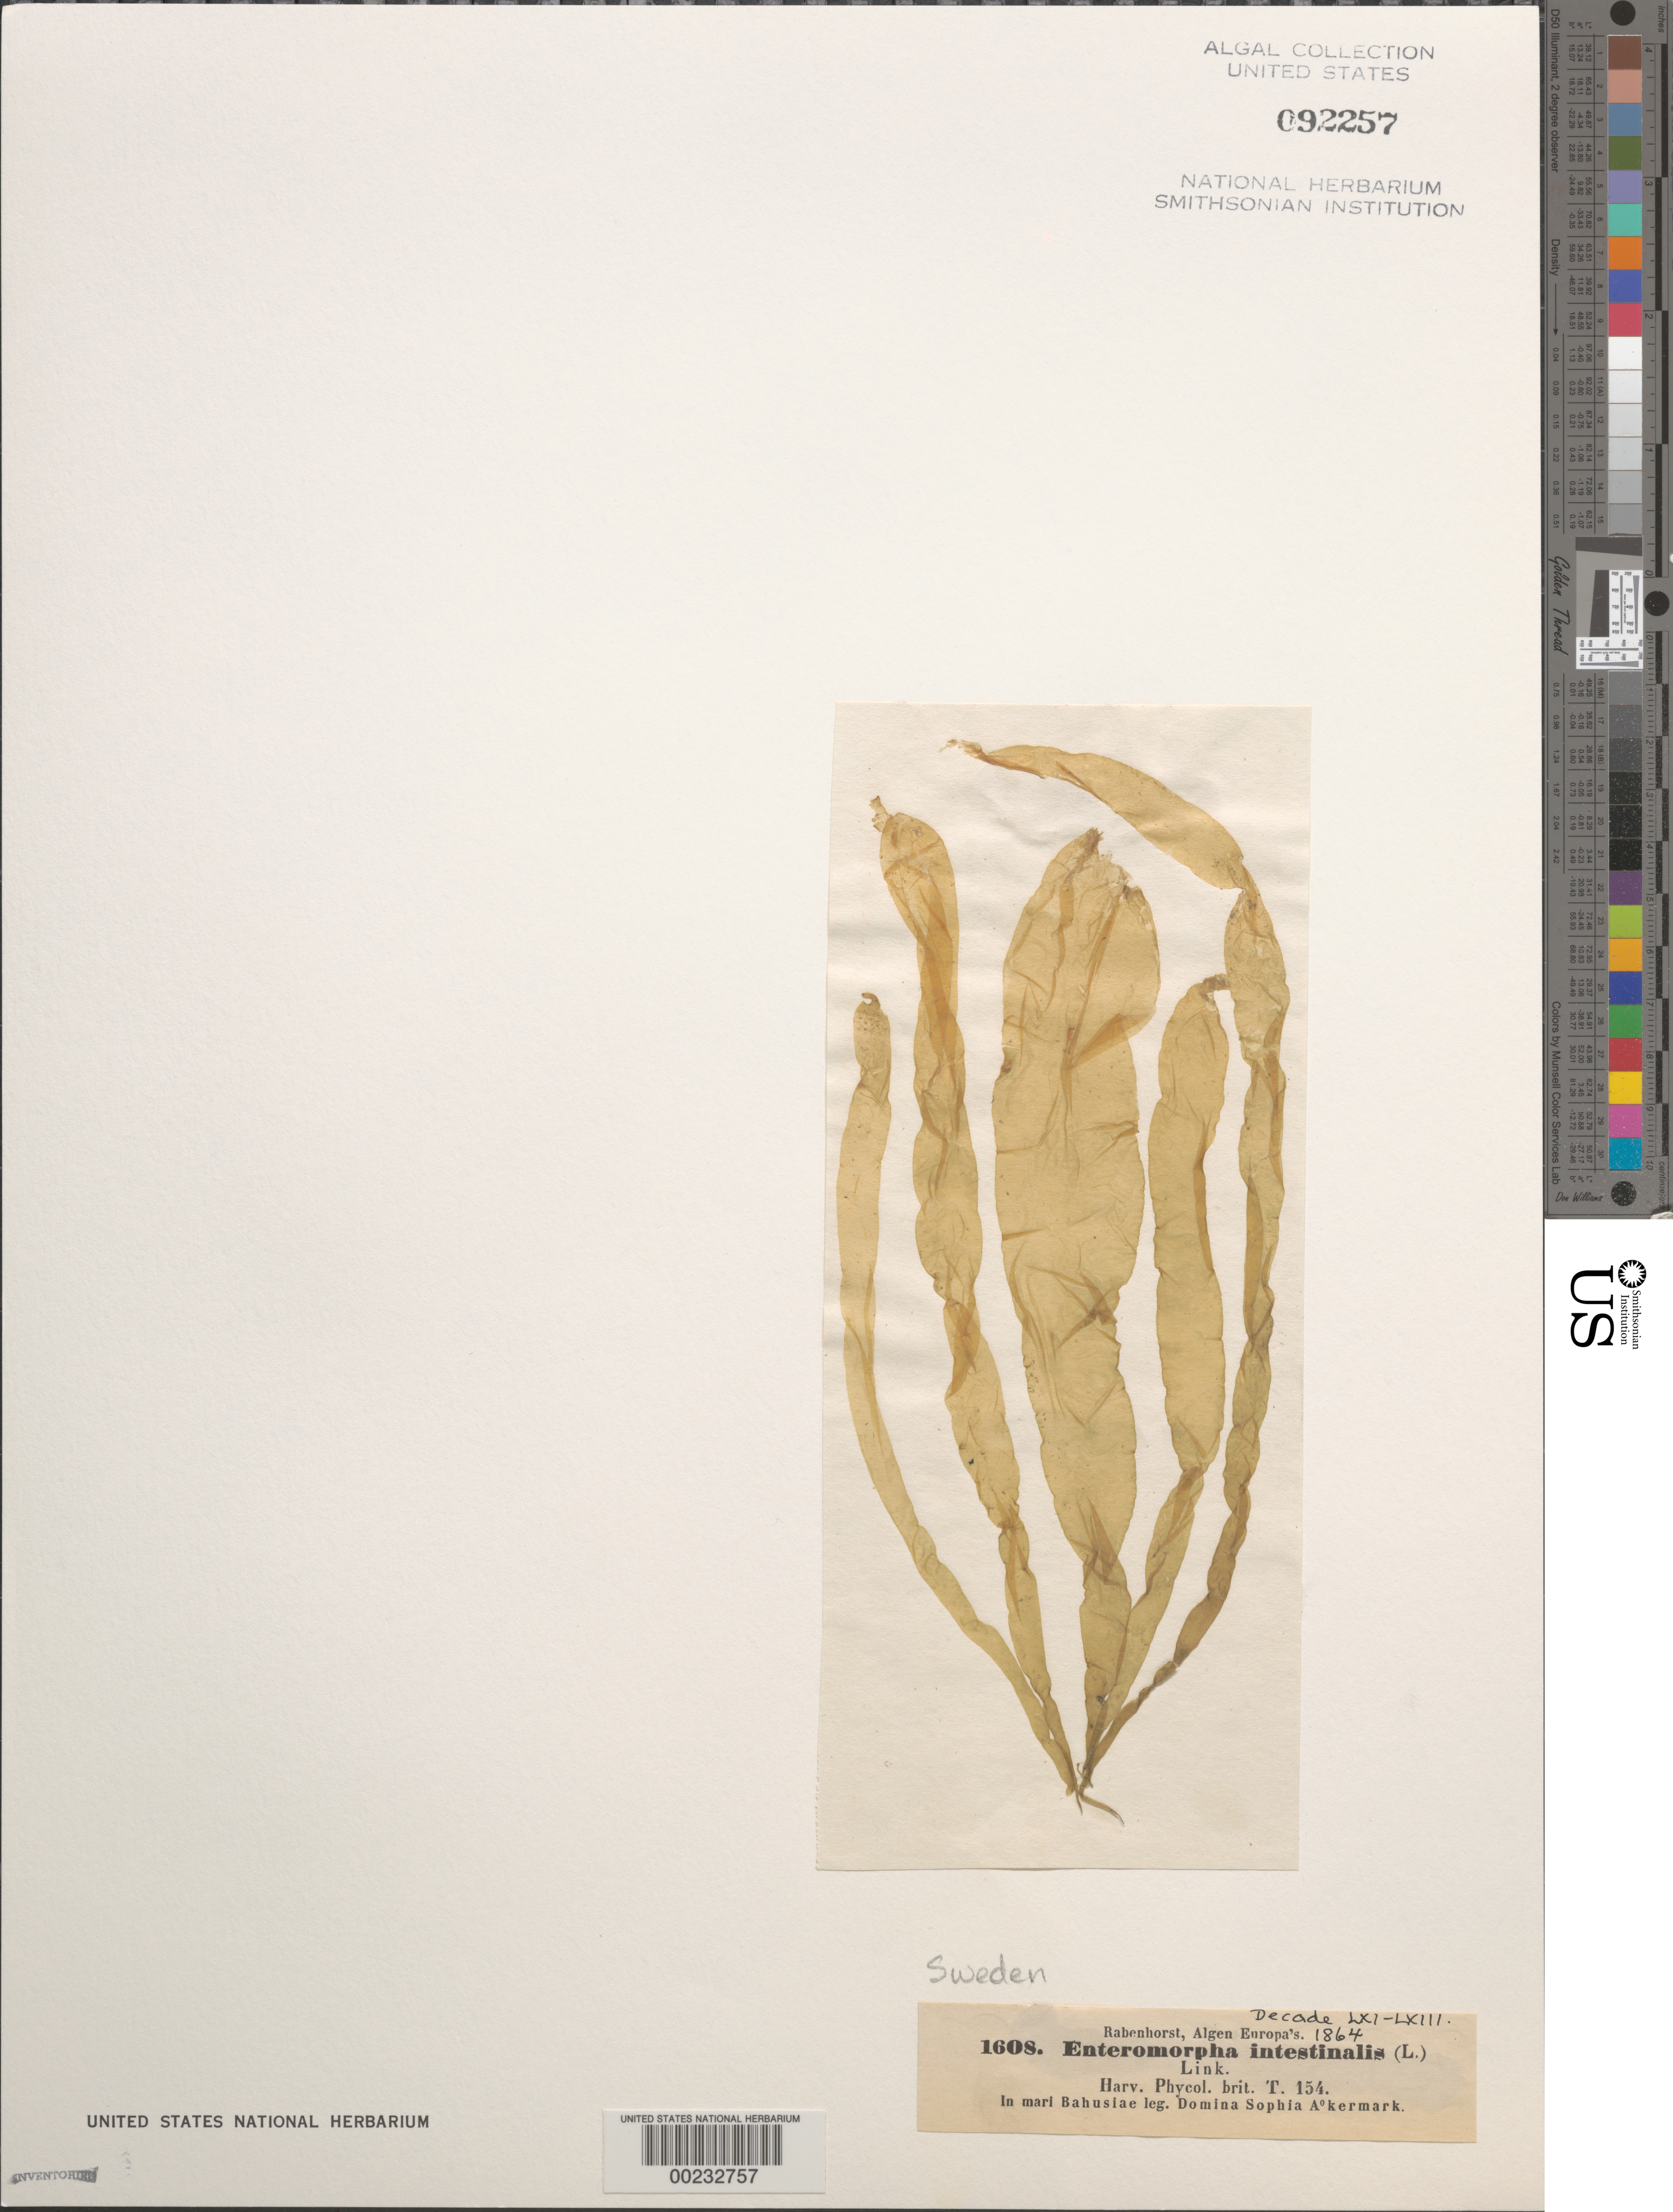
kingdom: Plantae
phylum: Chlorophyta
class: Ulvophyceae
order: Ulvales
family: Ulvaceae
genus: Ulva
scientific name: Ulva intestinalis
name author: L.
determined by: Algae name updating Project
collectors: S. Akermark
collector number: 1608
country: Sweden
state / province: Västra Götaland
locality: Bohus bay (mari bahusiae)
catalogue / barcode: US 92257